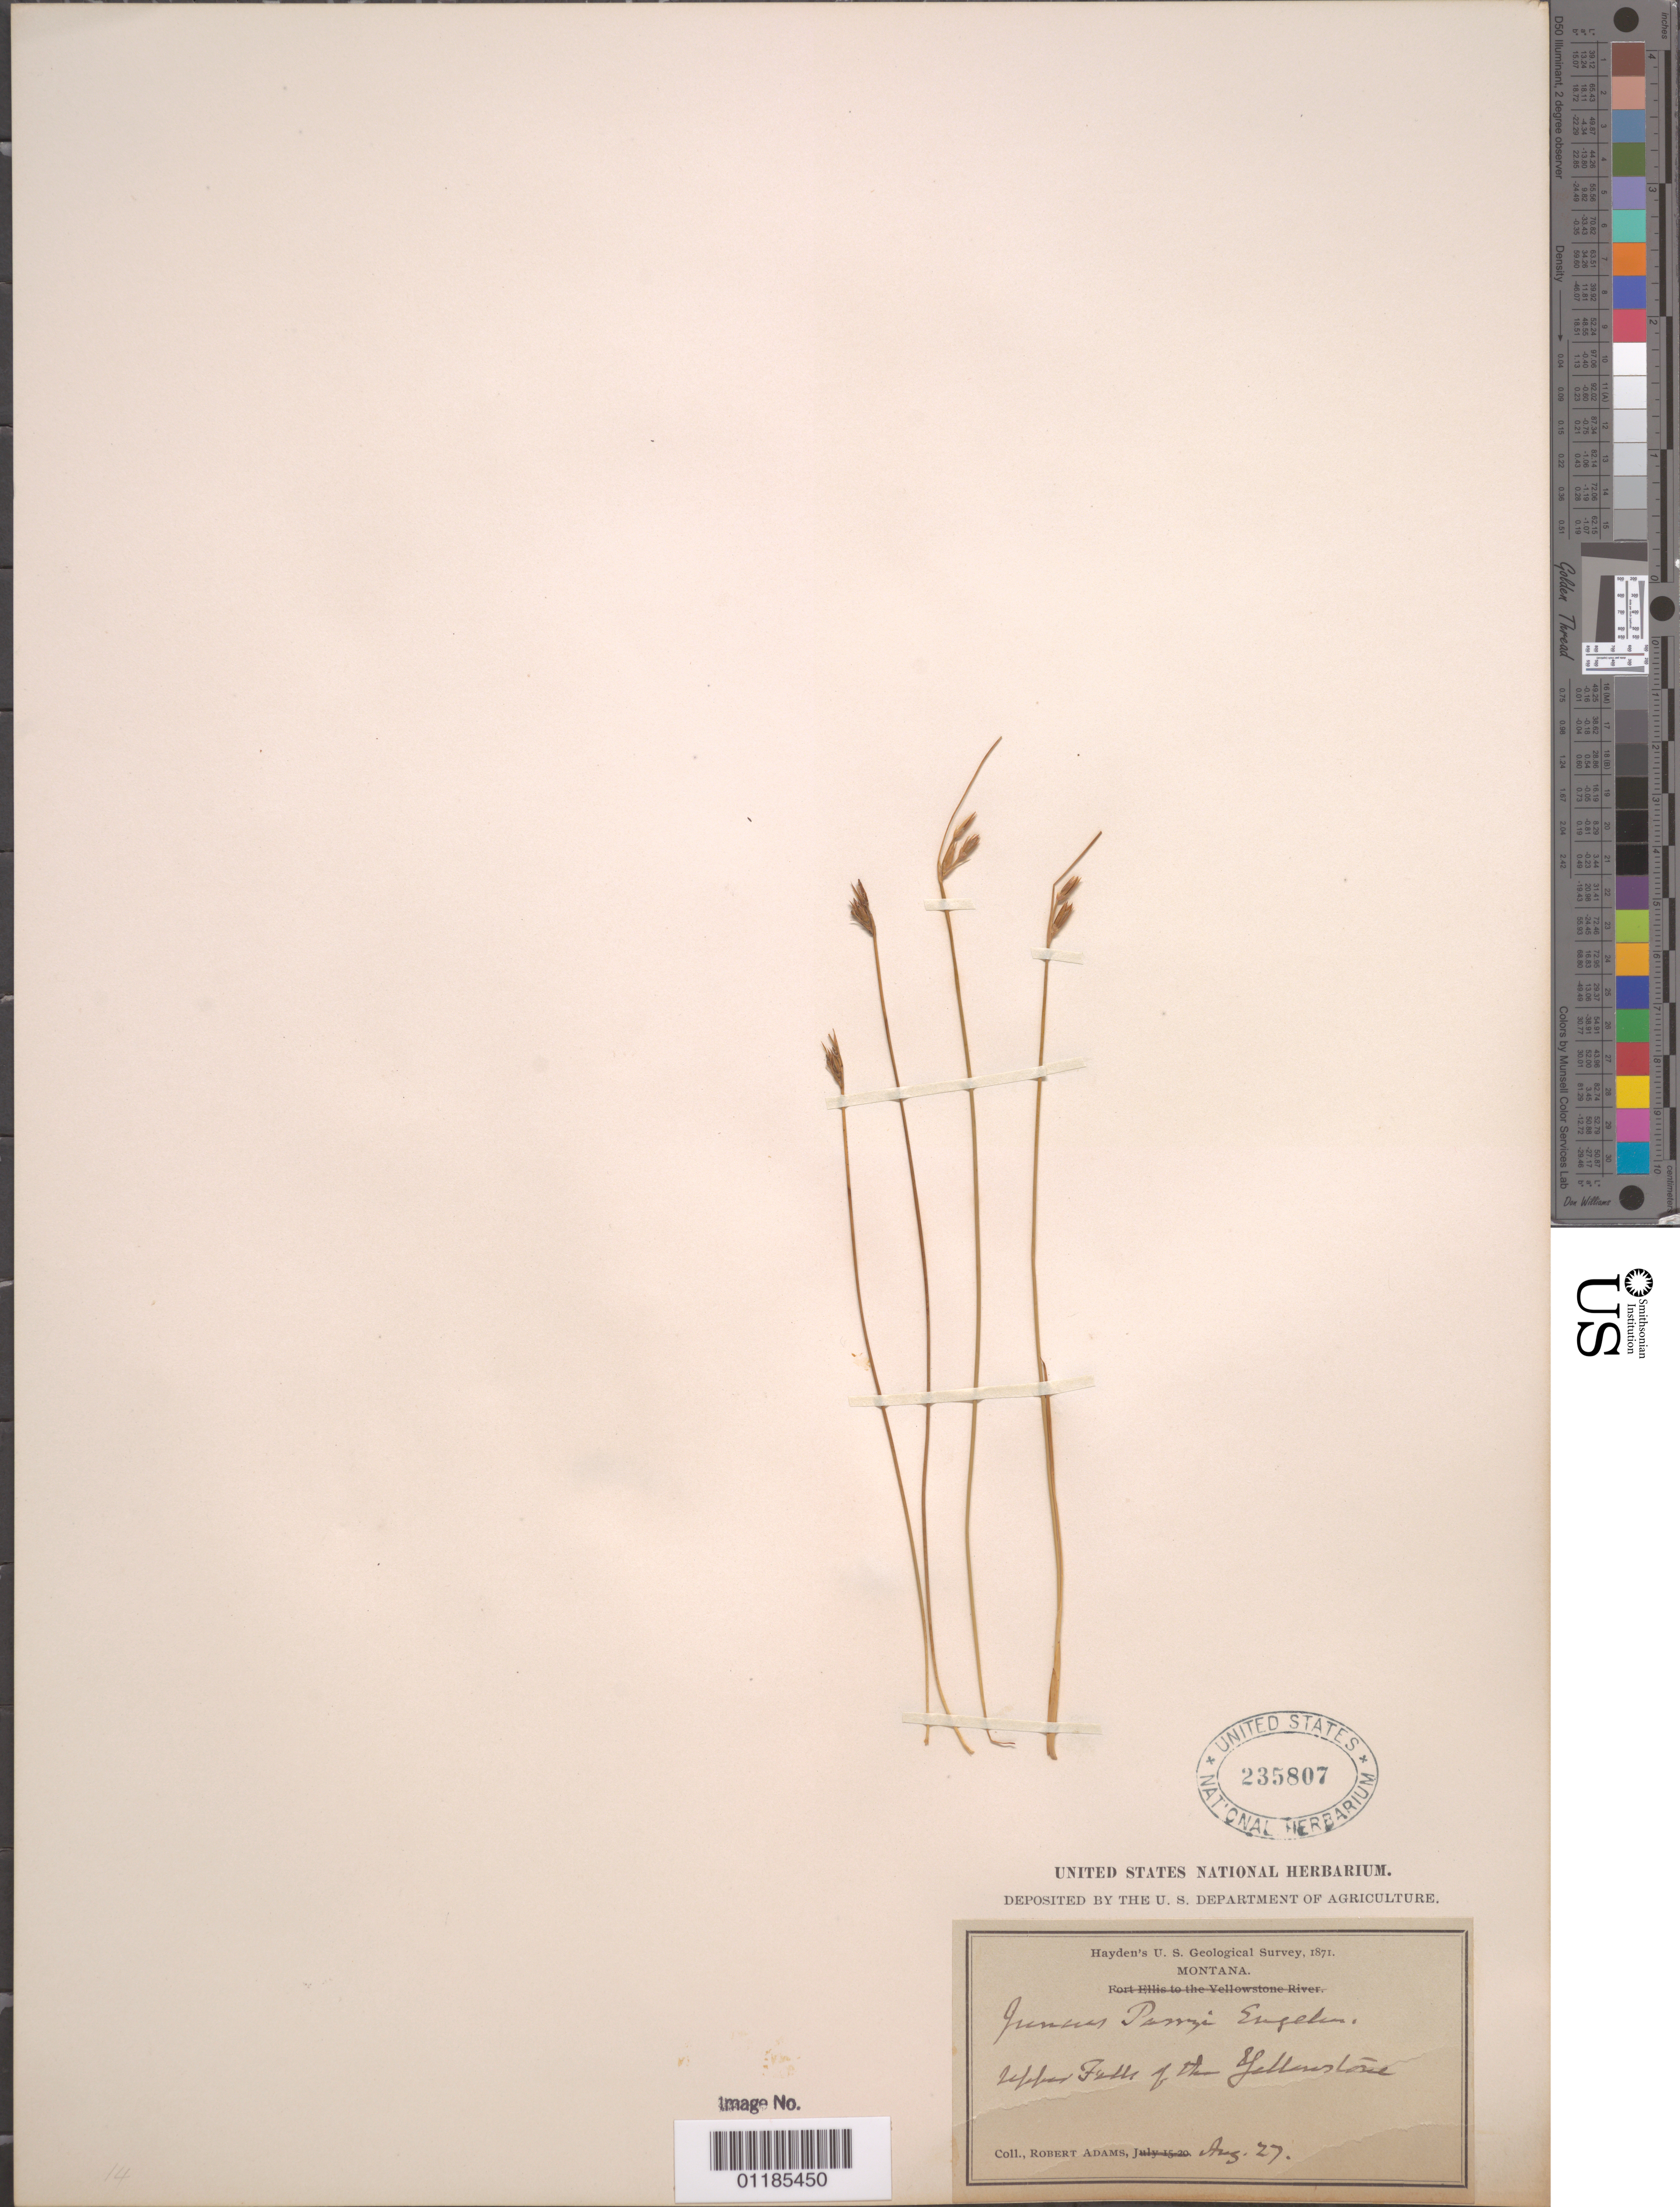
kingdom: Plantae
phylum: Tracheophyta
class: Liliopsida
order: Poales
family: Juncaceae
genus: Juncus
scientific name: Juncus parryi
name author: Engelm.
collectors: R. Adams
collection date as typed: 27 Aug 1871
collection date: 1871-08-27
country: United States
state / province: Montana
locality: Upper Falls of the Yellowstone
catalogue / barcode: US 235807